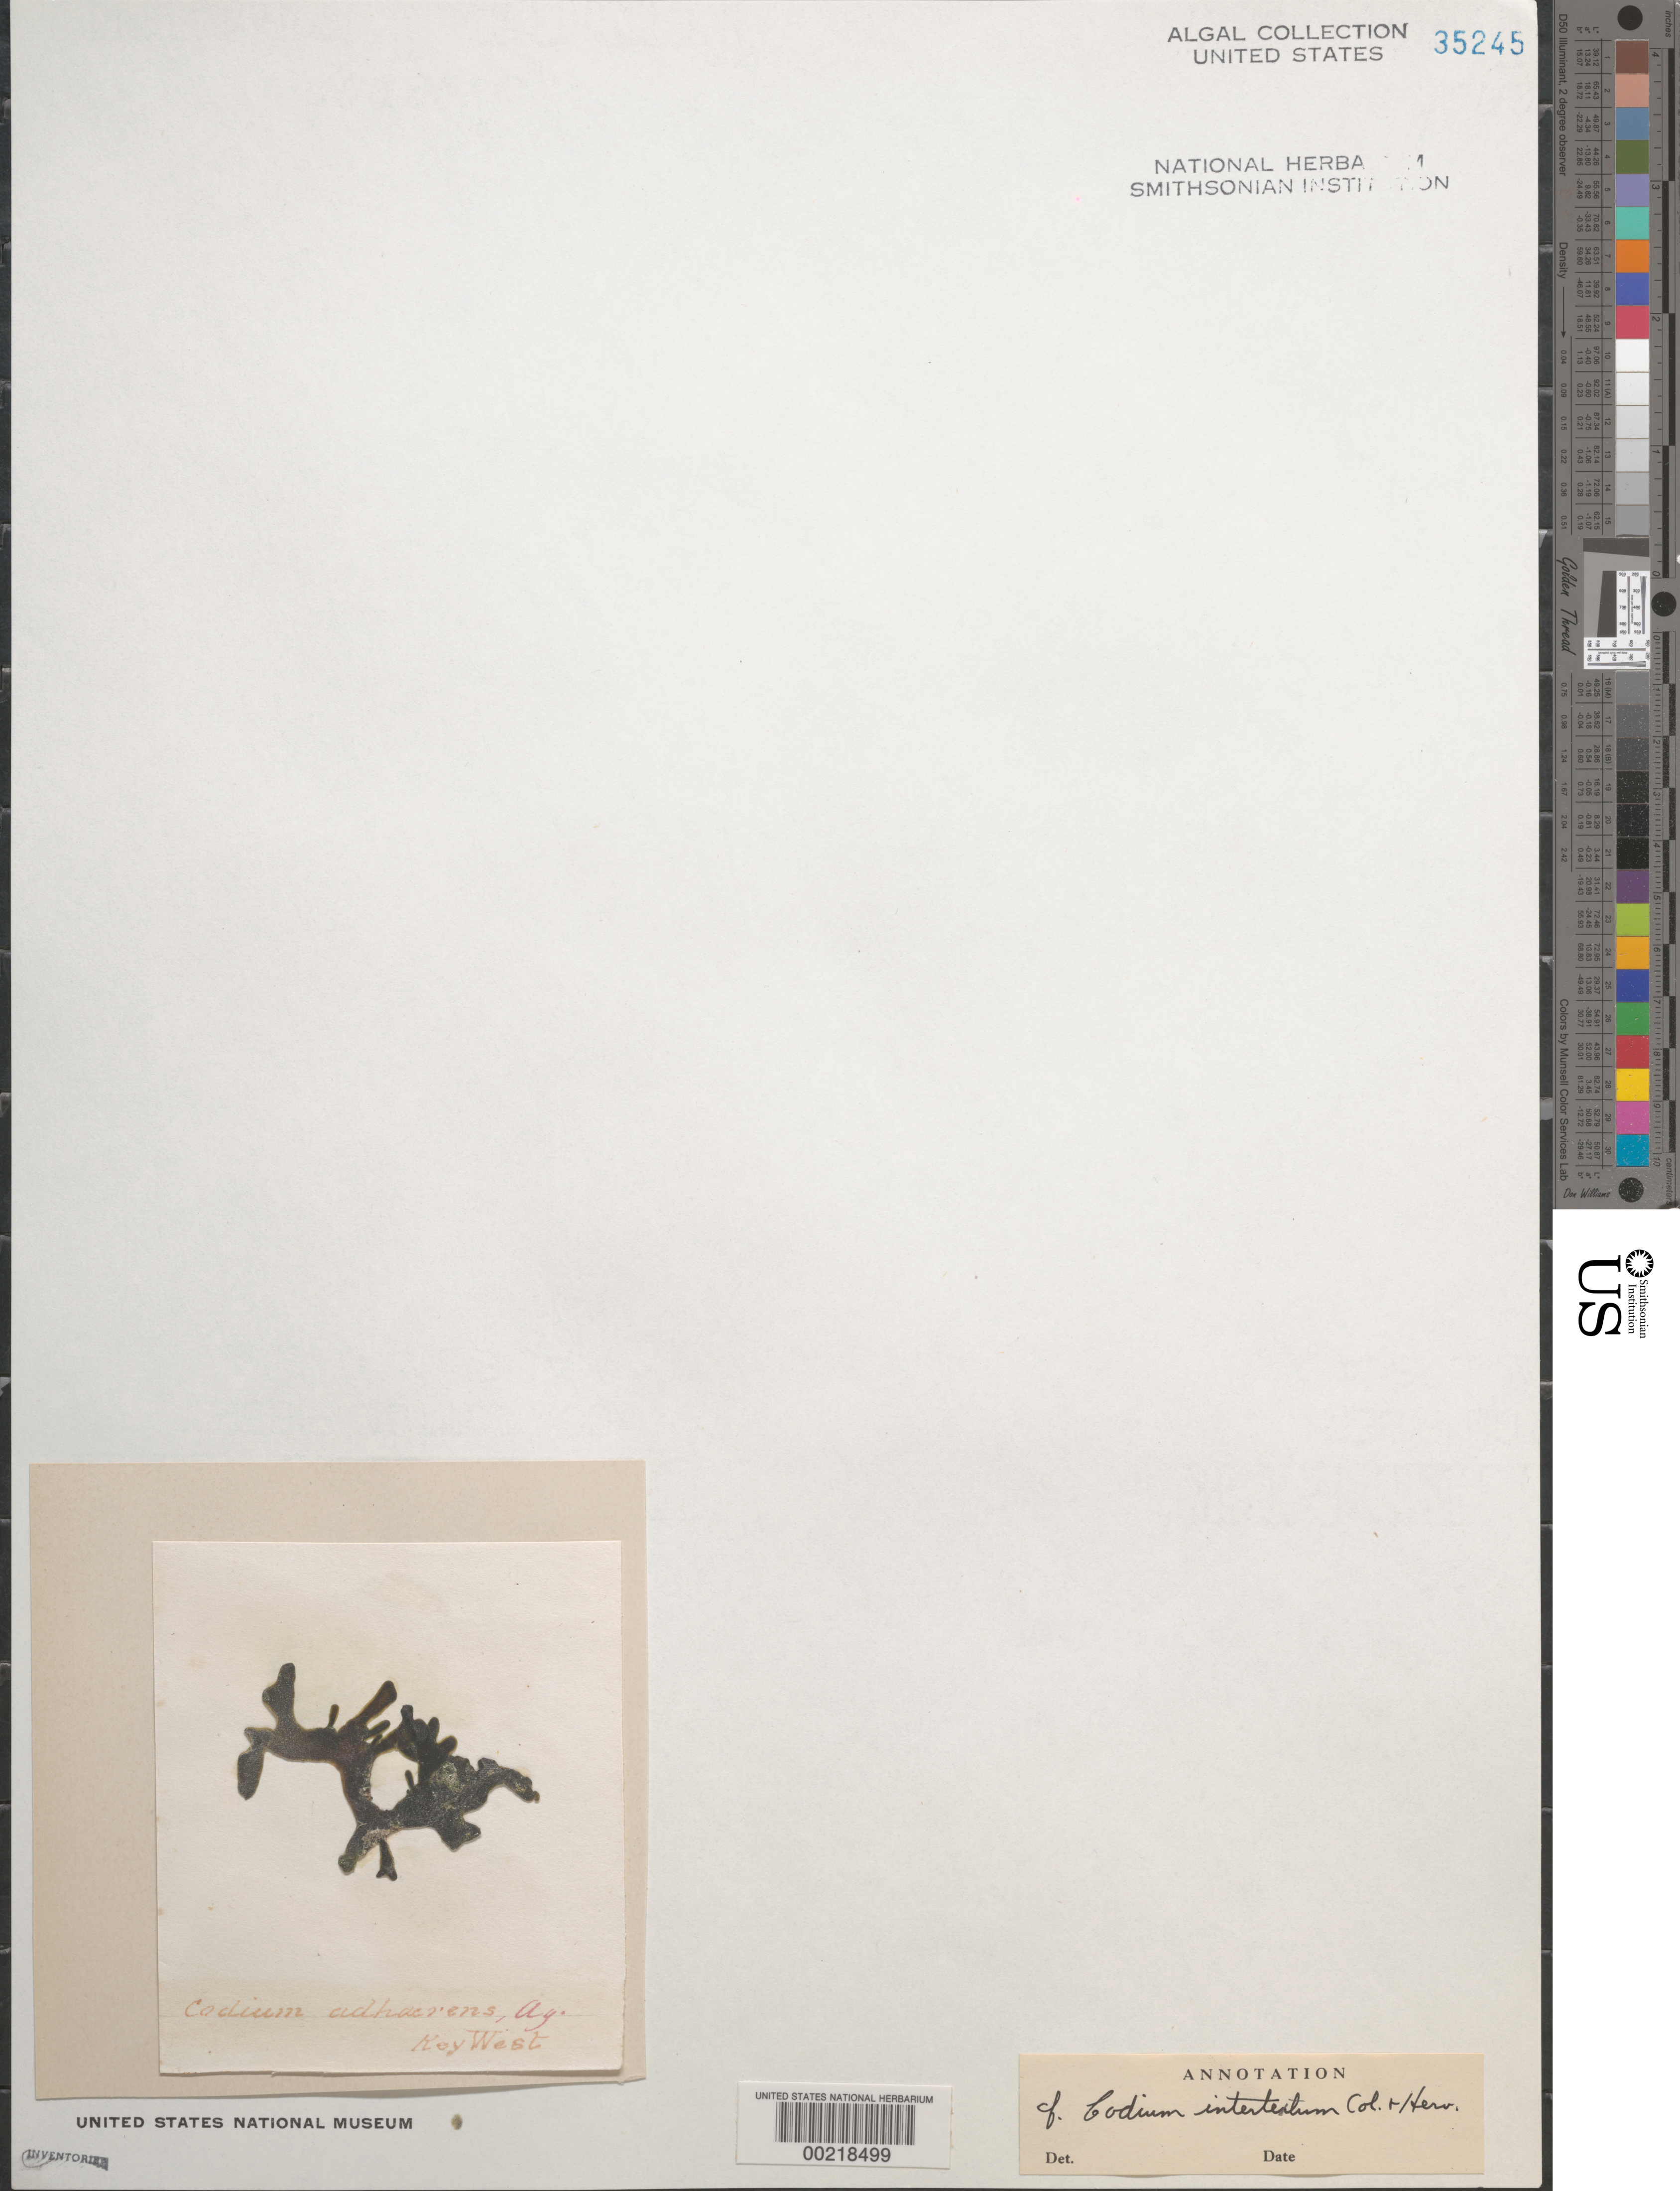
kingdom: Plantae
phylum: Chlorophyta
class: Ulvophyceae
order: Bryopsidales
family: Codiaceae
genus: Codium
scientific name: Codium intertextum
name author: Collins & Herv.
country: United States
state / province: Florida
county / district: Monroe County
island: Key West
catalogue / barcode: US 35245